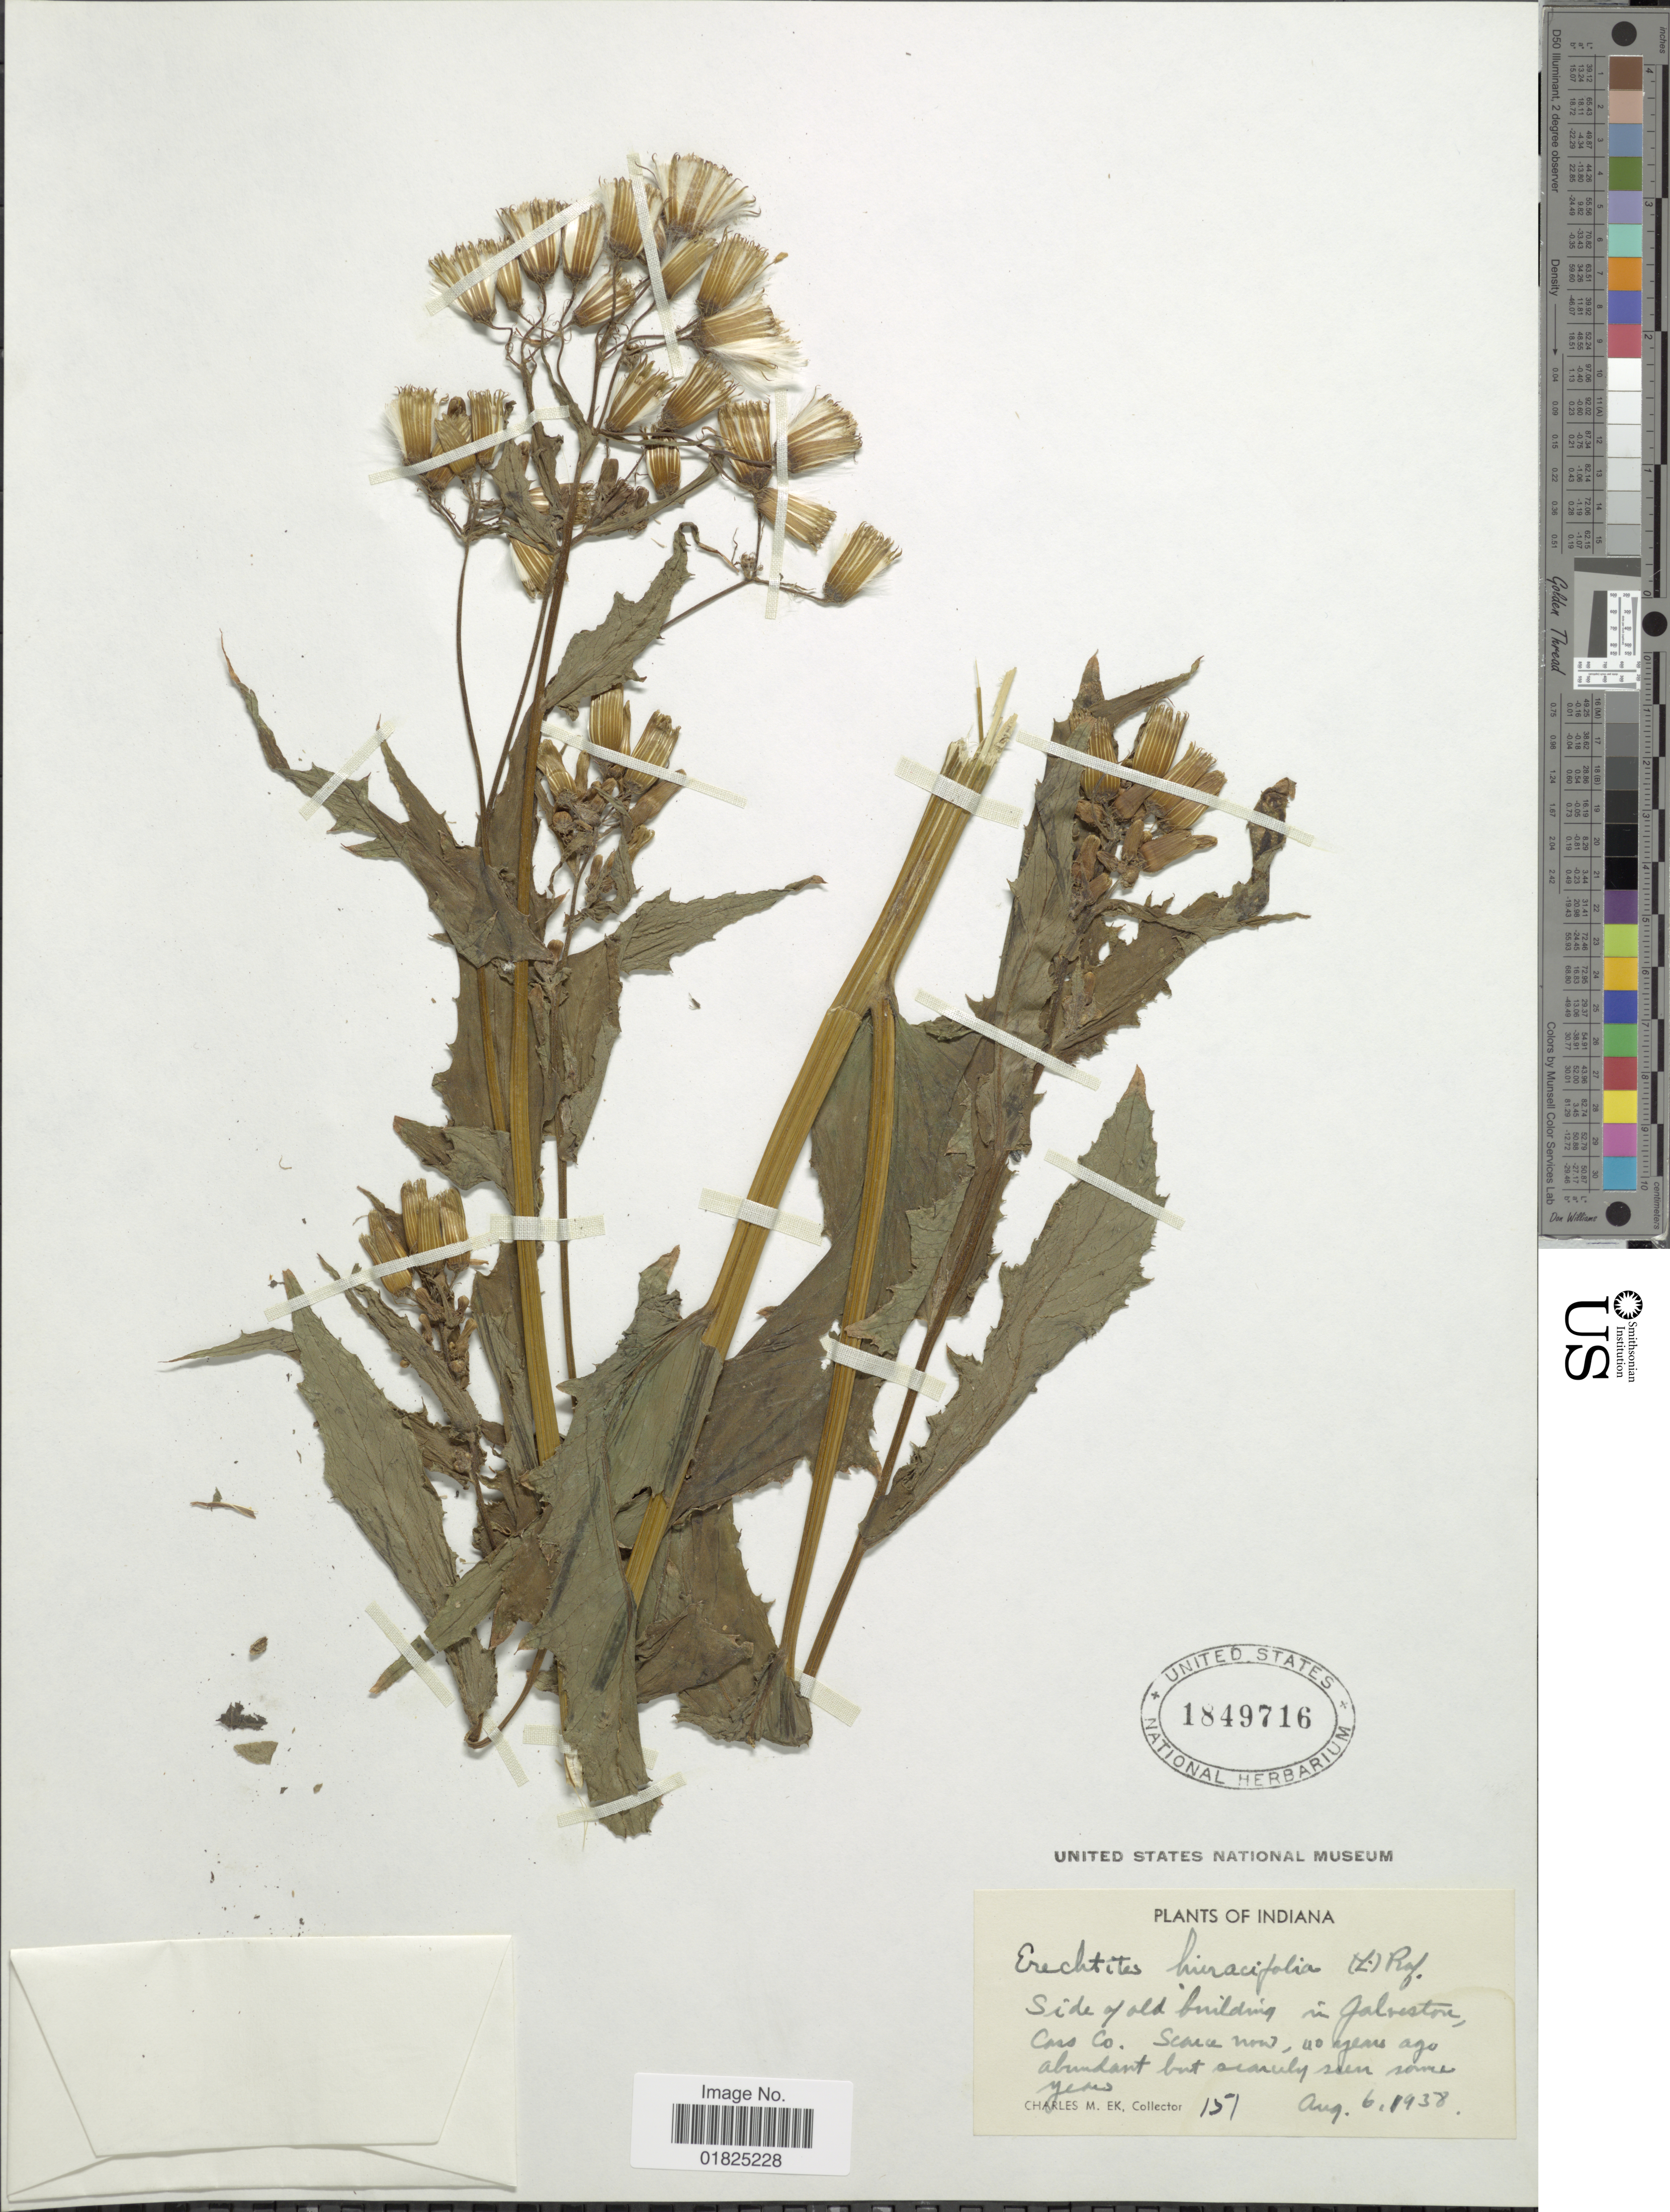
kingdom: Plantae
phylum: Tracheophyta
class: Magnoliopsida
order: Asterales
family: Asteraceae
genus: Erechtites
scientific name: Erechtites hieraciifolius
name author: (L.) Raf. ex DC.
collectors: C. Ek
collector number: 151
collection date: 1938-08-06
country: United States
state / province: Indiana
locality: Side of old building in Galveston, Cors Co.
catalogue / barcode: US 1849716